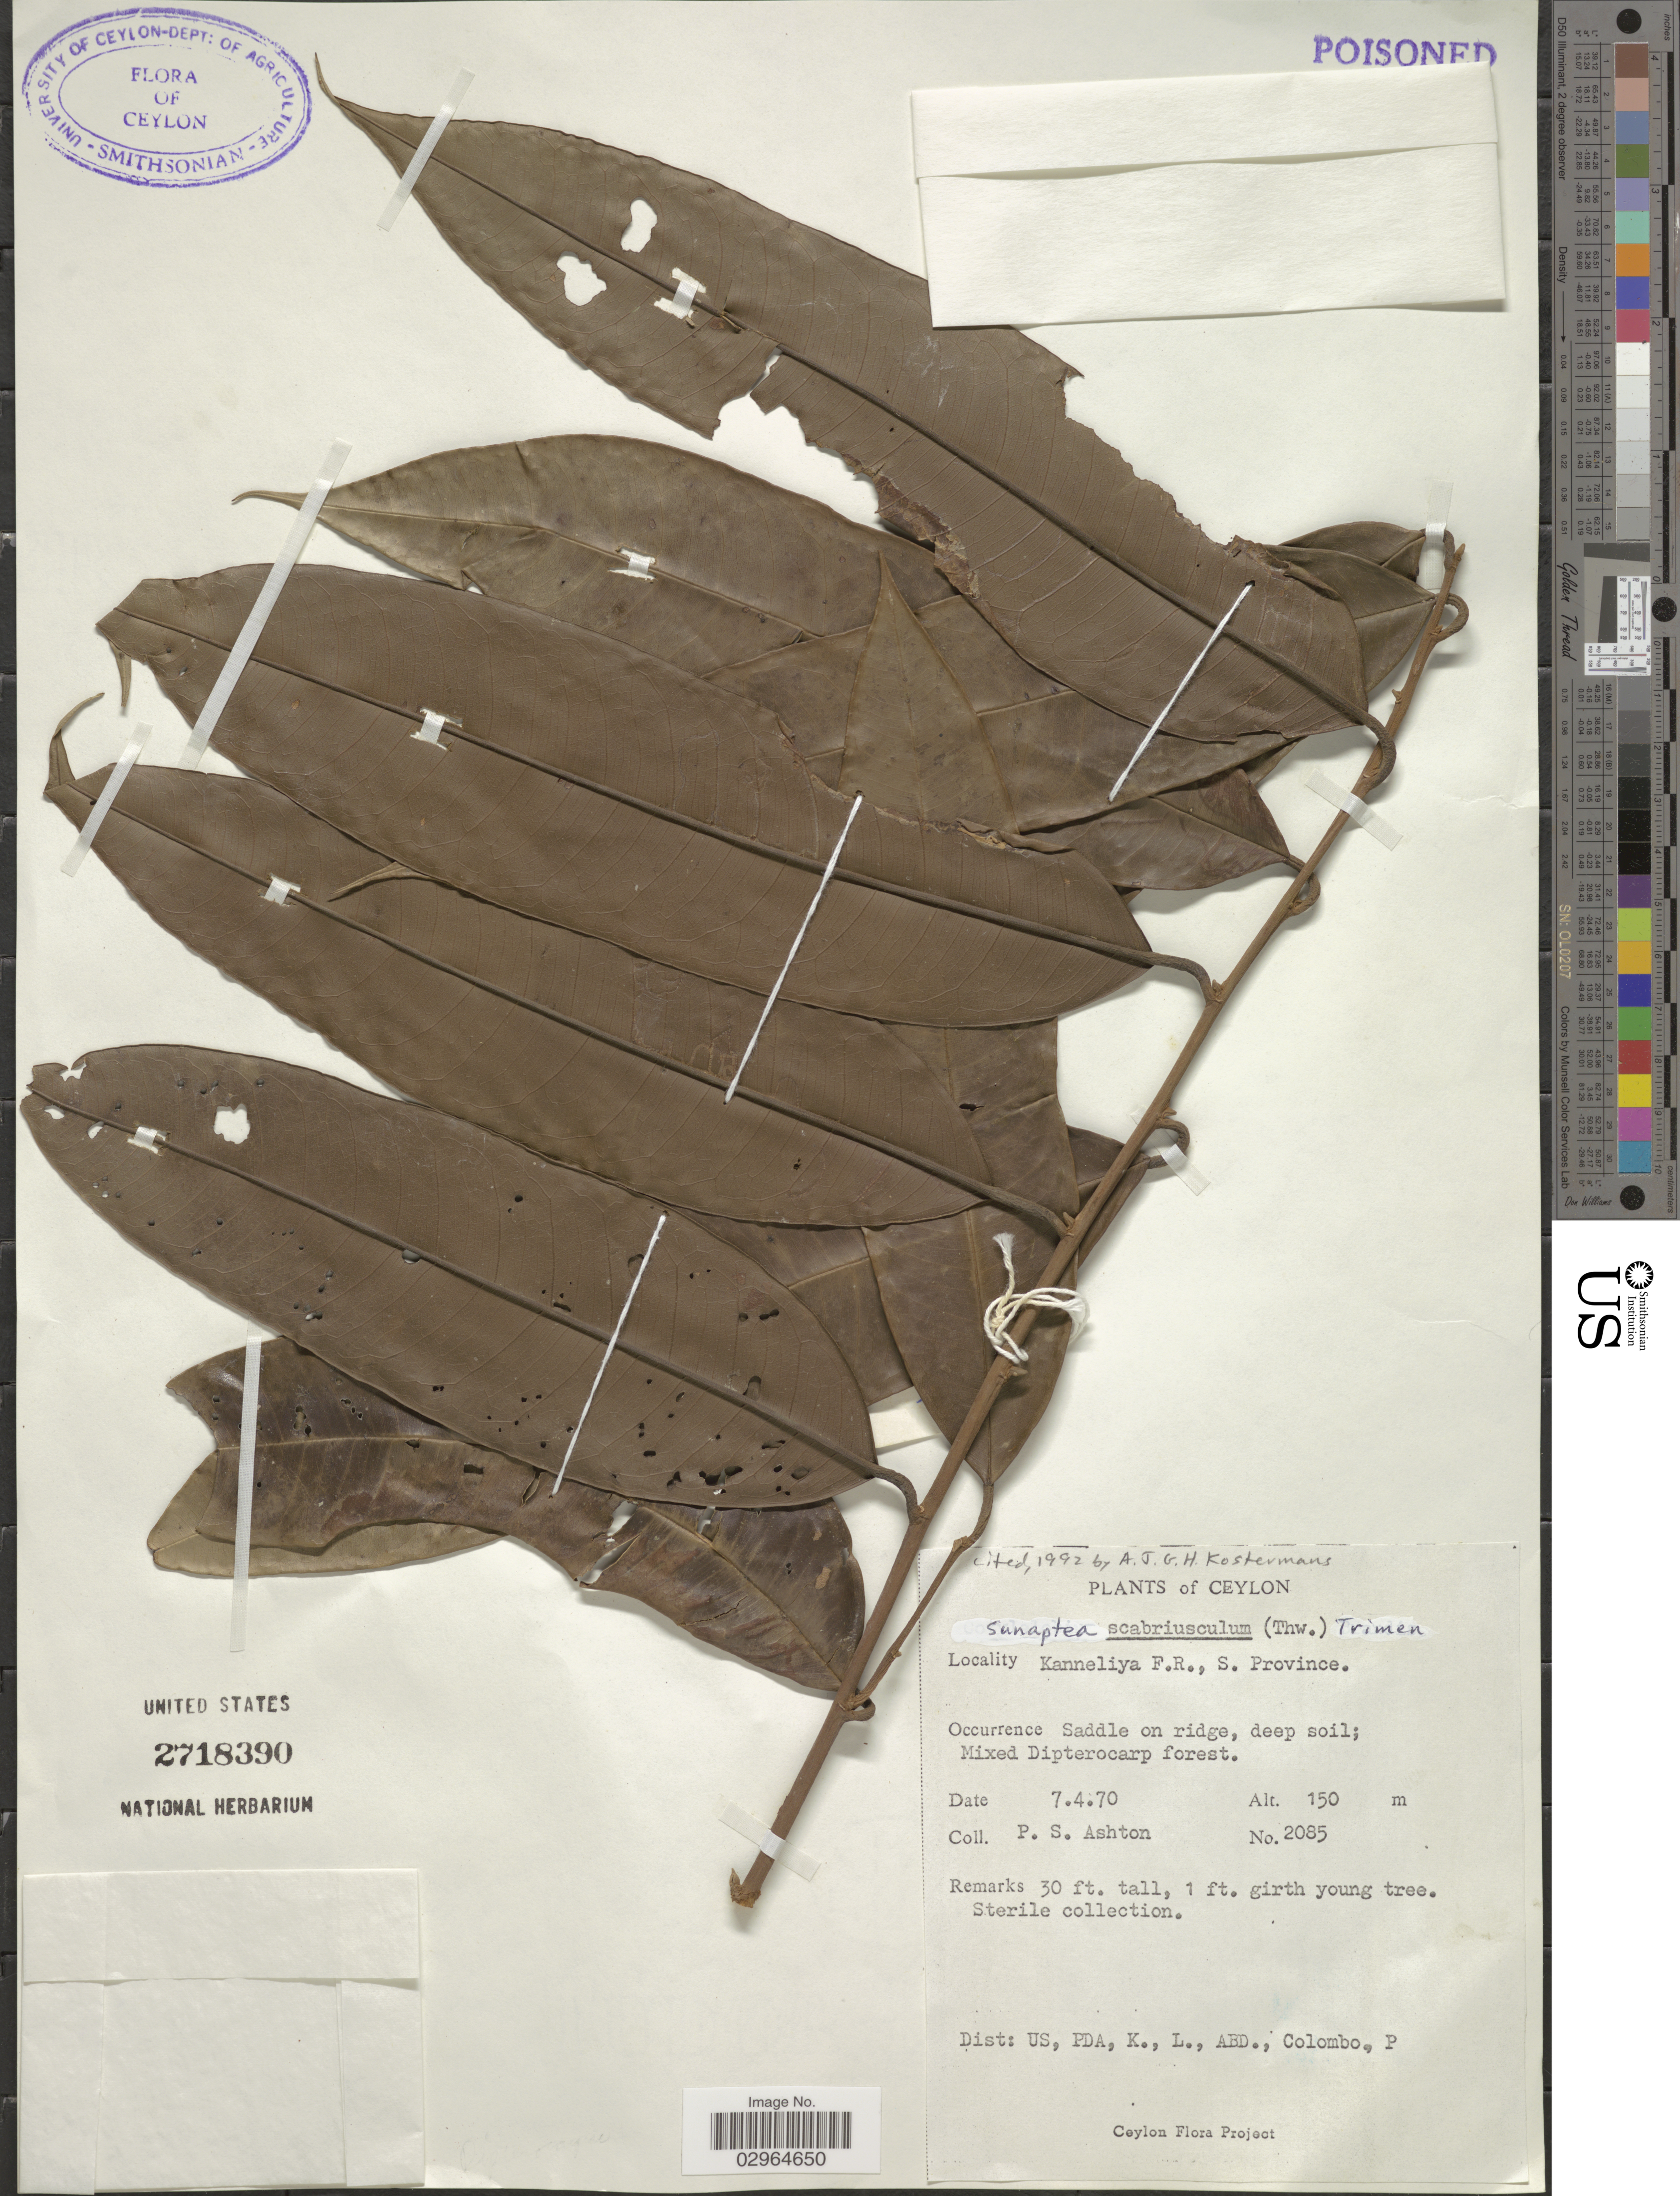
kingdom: Plantae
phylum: Tracheophyta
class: Magnoliopsida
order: Malvales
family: Dipterocarpaceae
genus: Cotylelobium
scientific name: Cotylelobium scabriusculum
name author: Brandis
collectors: P. S. Ashton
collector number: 2085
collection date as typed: Transcribed d/m/y: 7/4/70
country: Sri Lanka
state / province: Southern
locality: Ceylon. Kanneliya F.R., S. Province.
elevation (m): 150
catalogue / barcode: US 2718390